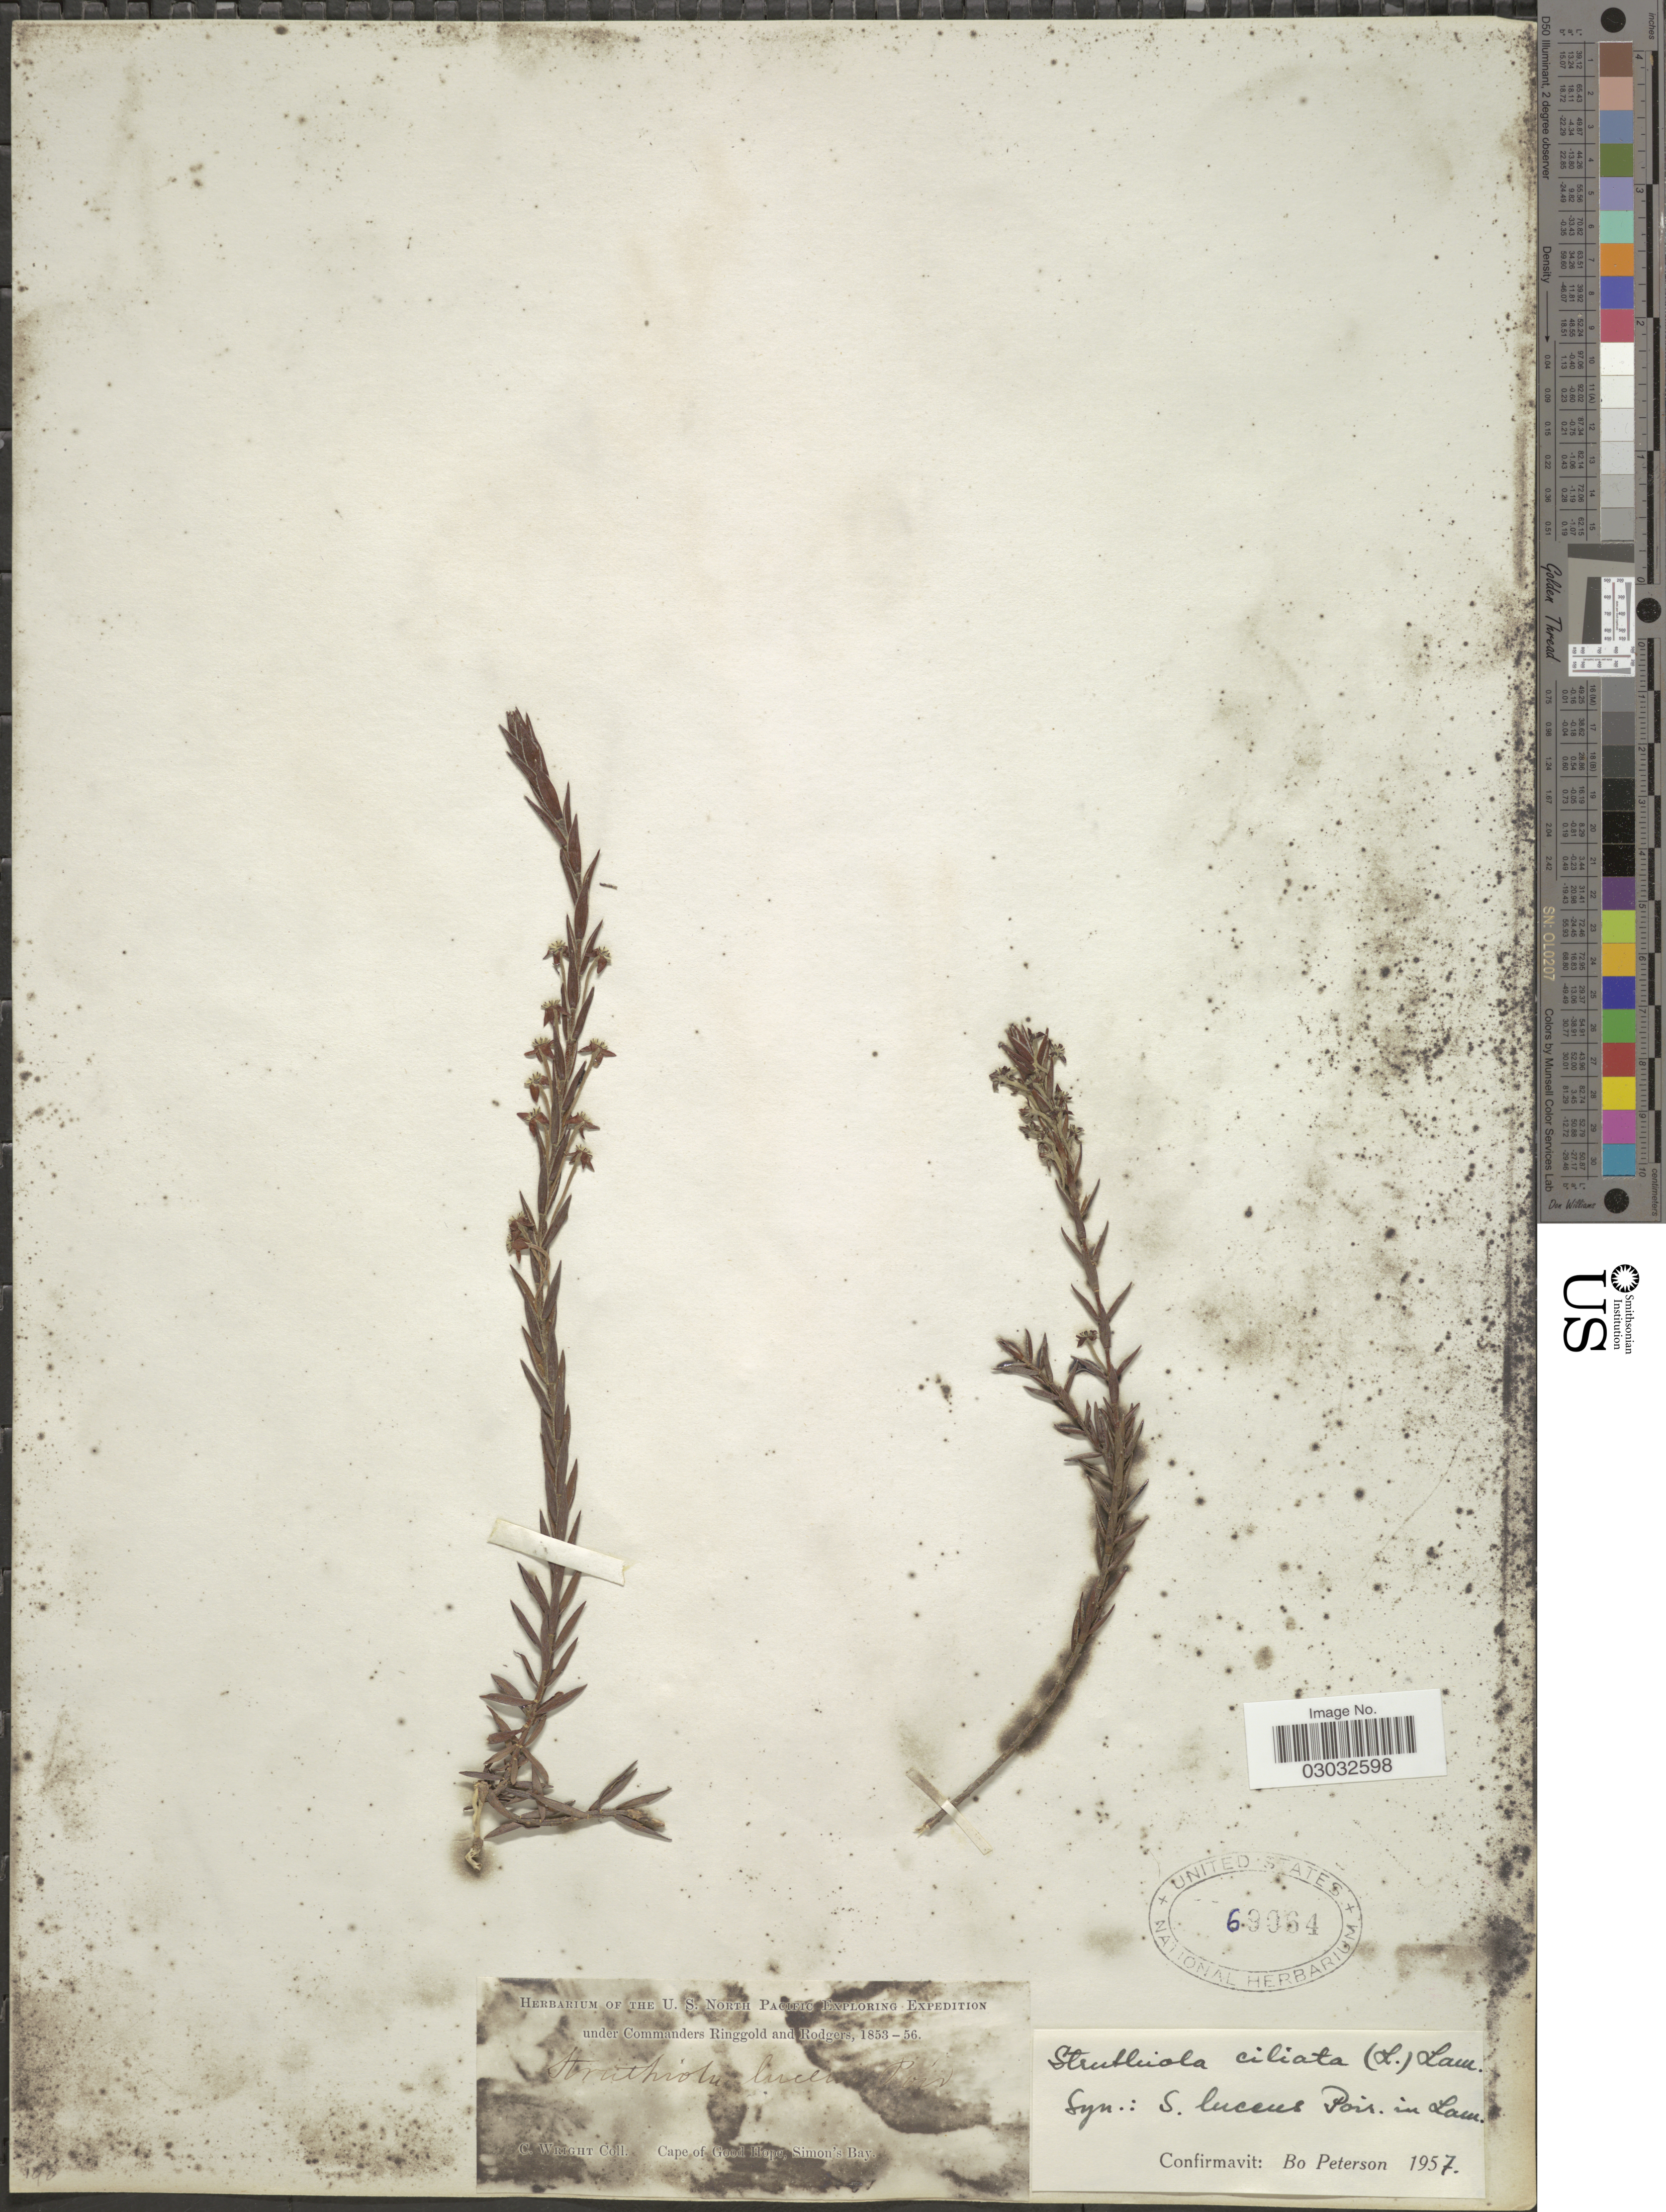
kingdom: Plantae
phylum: Tracheophyta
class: Magnoliopsida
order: Malvales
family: Thymelaeaceae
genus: Struthiola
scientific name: Struthiola ciliata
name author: (L.) Lam.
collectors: C. Wright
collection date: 1853/1856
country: South Africa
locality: Cape of Good Hope, Simon's Bay.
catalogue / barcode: US 69064